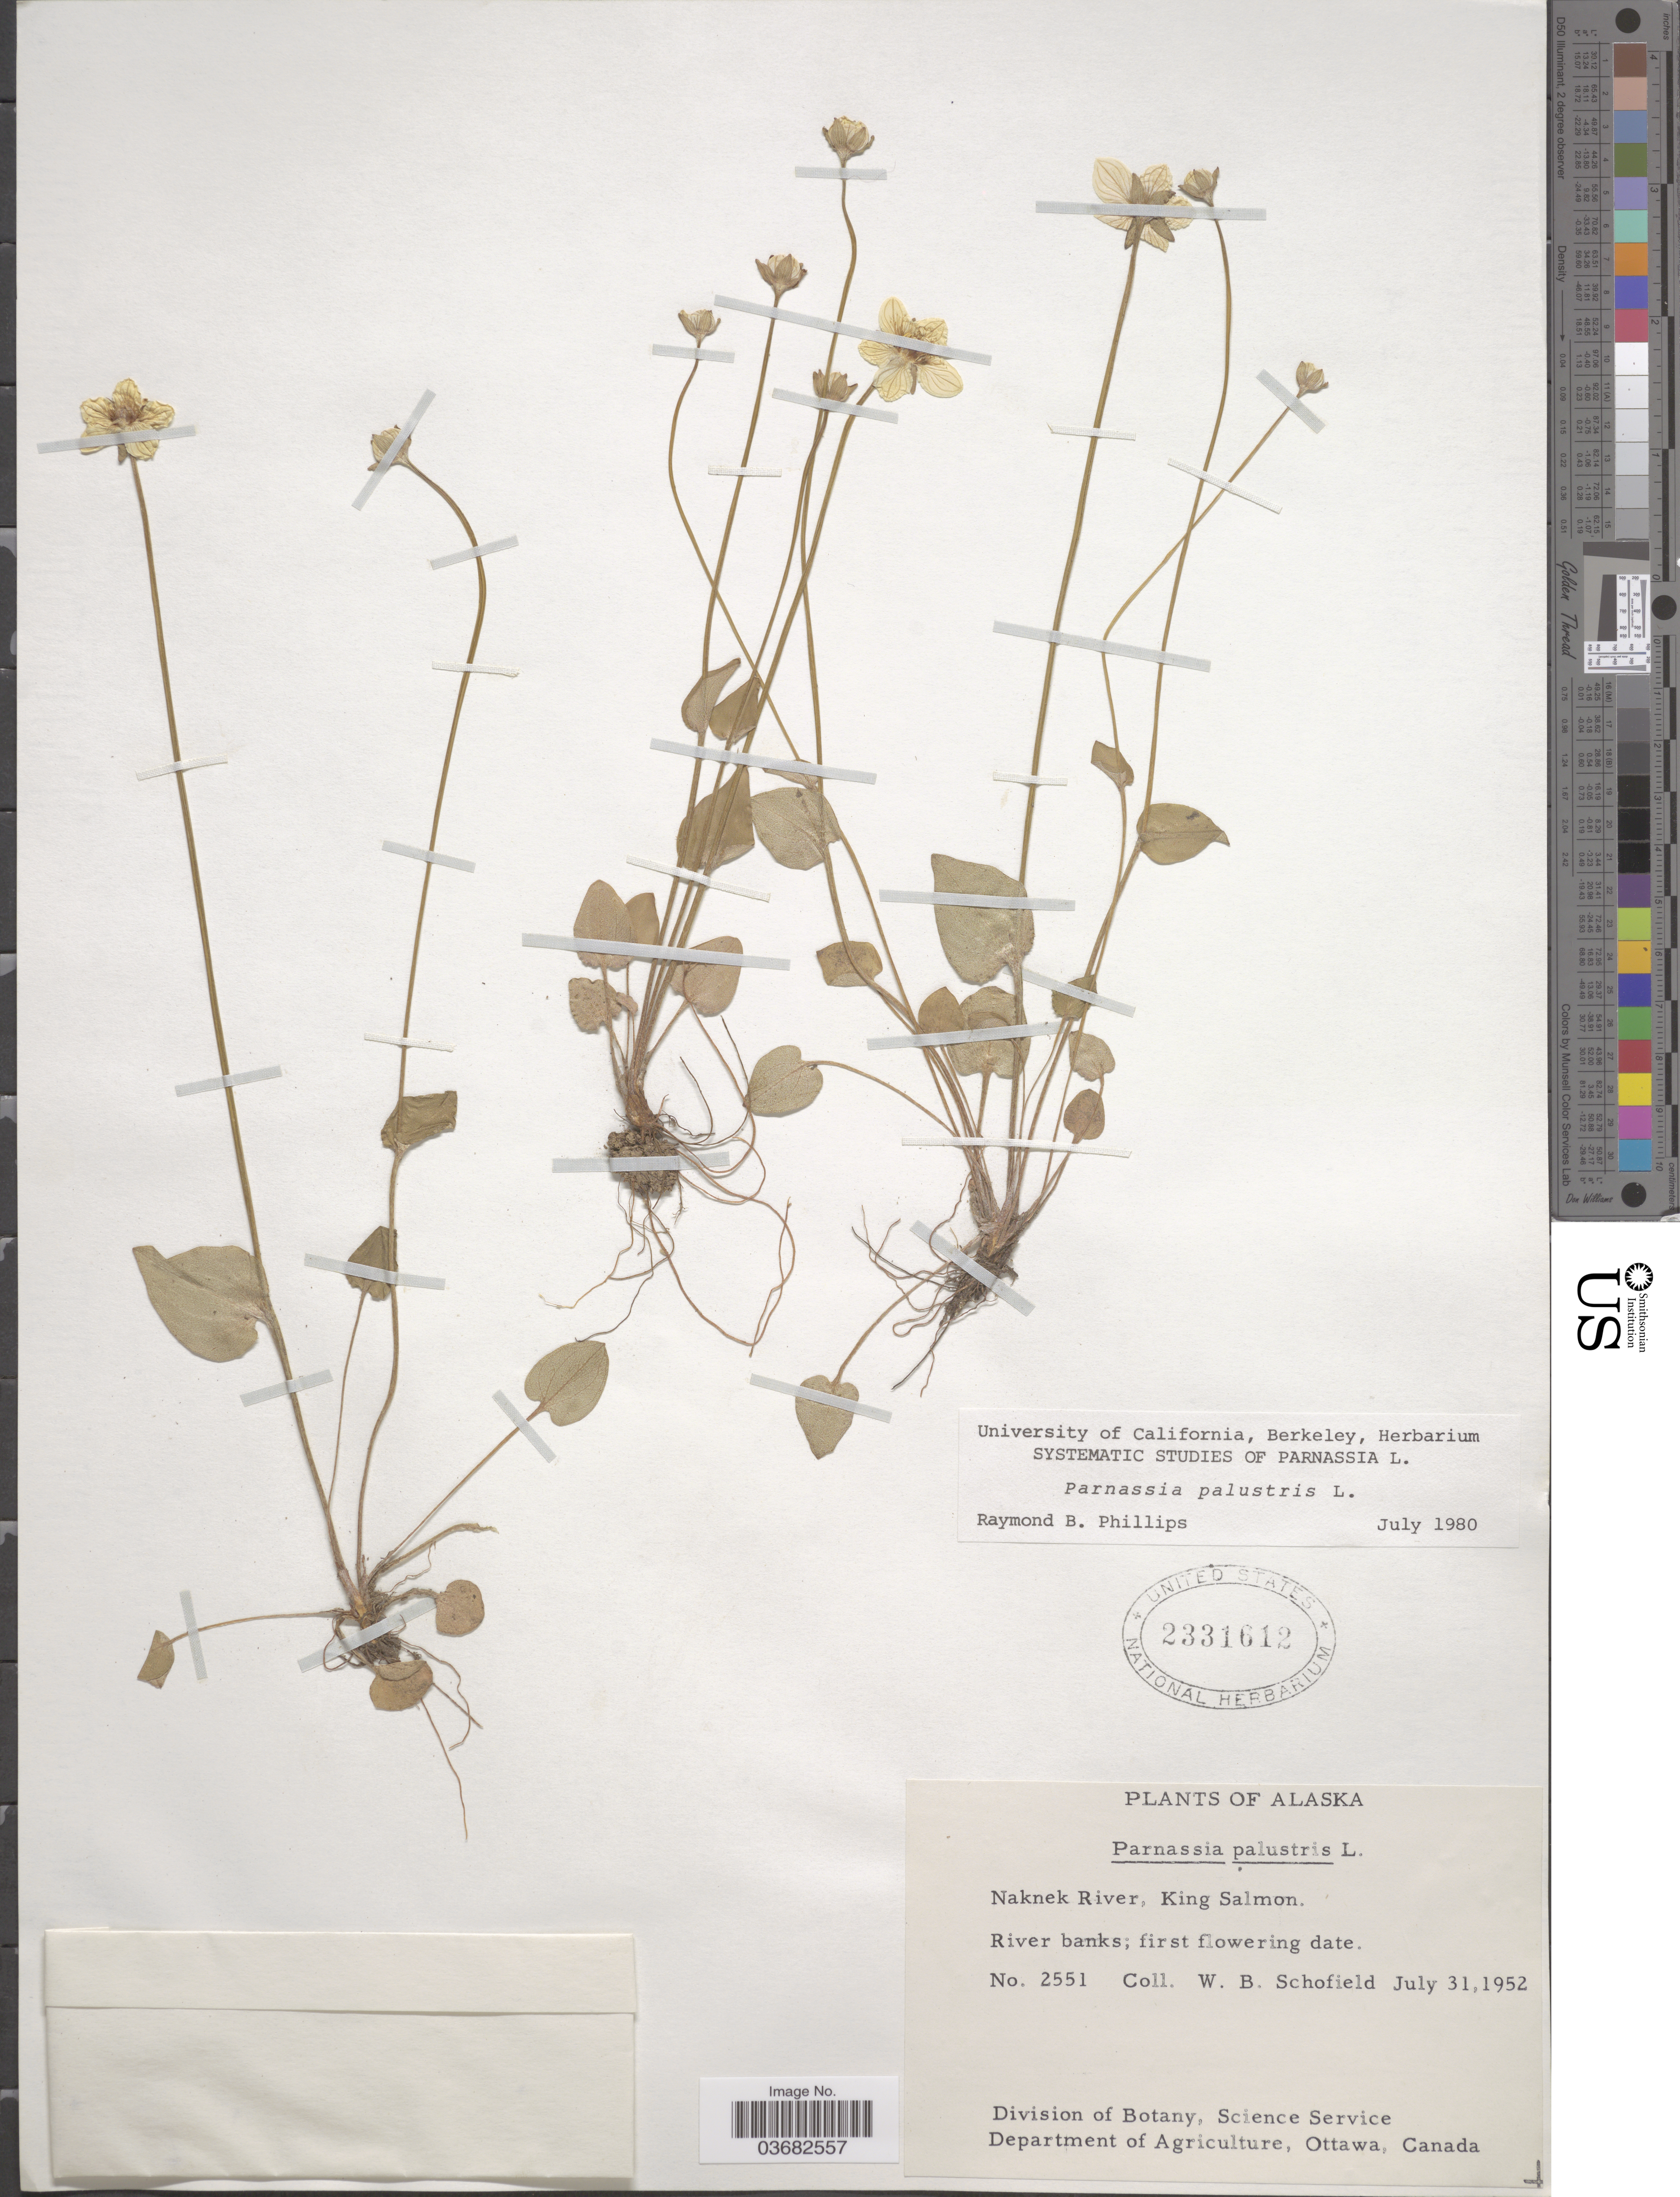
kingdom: Plantae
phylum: Tracheophyta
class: Magnoliopsida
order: Celastrales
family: Parnassiaceae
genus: Parnassia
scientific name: Parnassia palustris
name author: L.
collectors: W. Schofield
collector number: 2551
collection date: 1952-07-31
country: United States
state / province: Alaska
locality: Naknek River, King Salmon.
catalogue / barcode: US 2331612